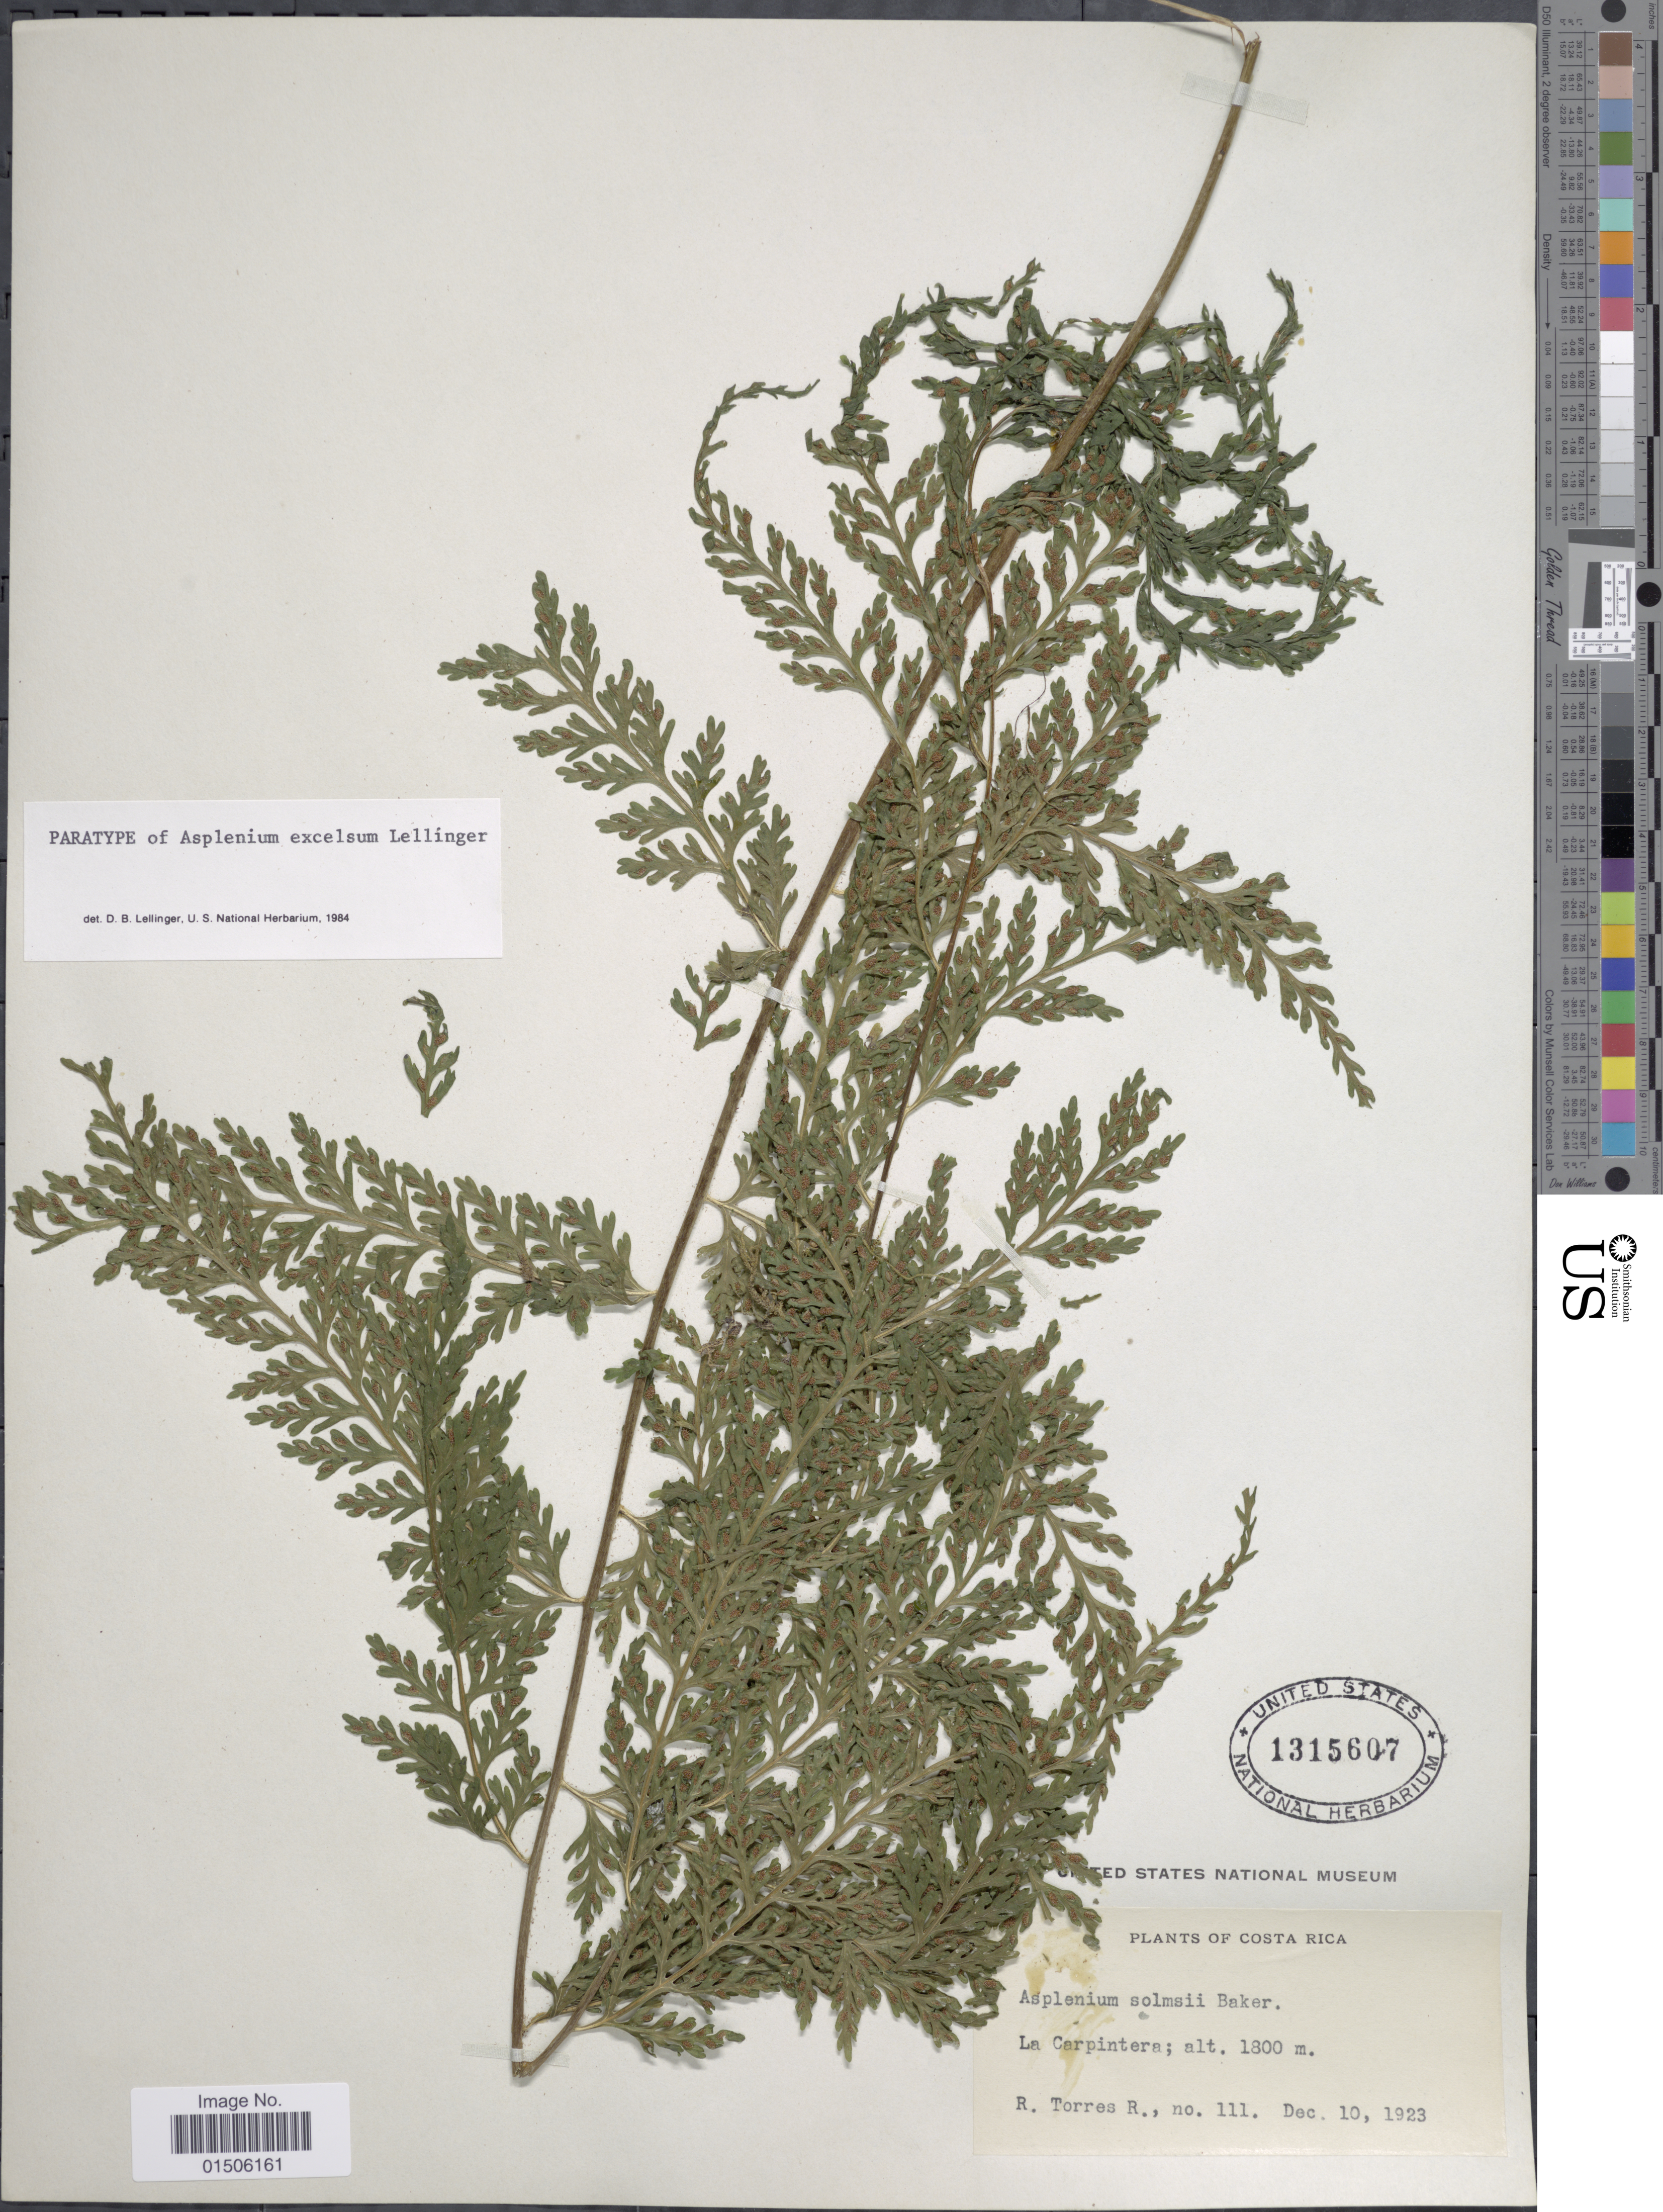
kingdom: Plantae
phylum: Tracheophyta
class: Polypodiopsida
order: Polypodiales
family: Aspleniaceae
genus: Asplenium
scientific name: Asplenium excelsum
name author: Lellinger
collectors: R. Torres R.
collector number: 111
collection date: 1923-12-10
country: Costa Rica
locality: La Carpintera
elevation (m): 1800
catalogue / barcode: US 1315607